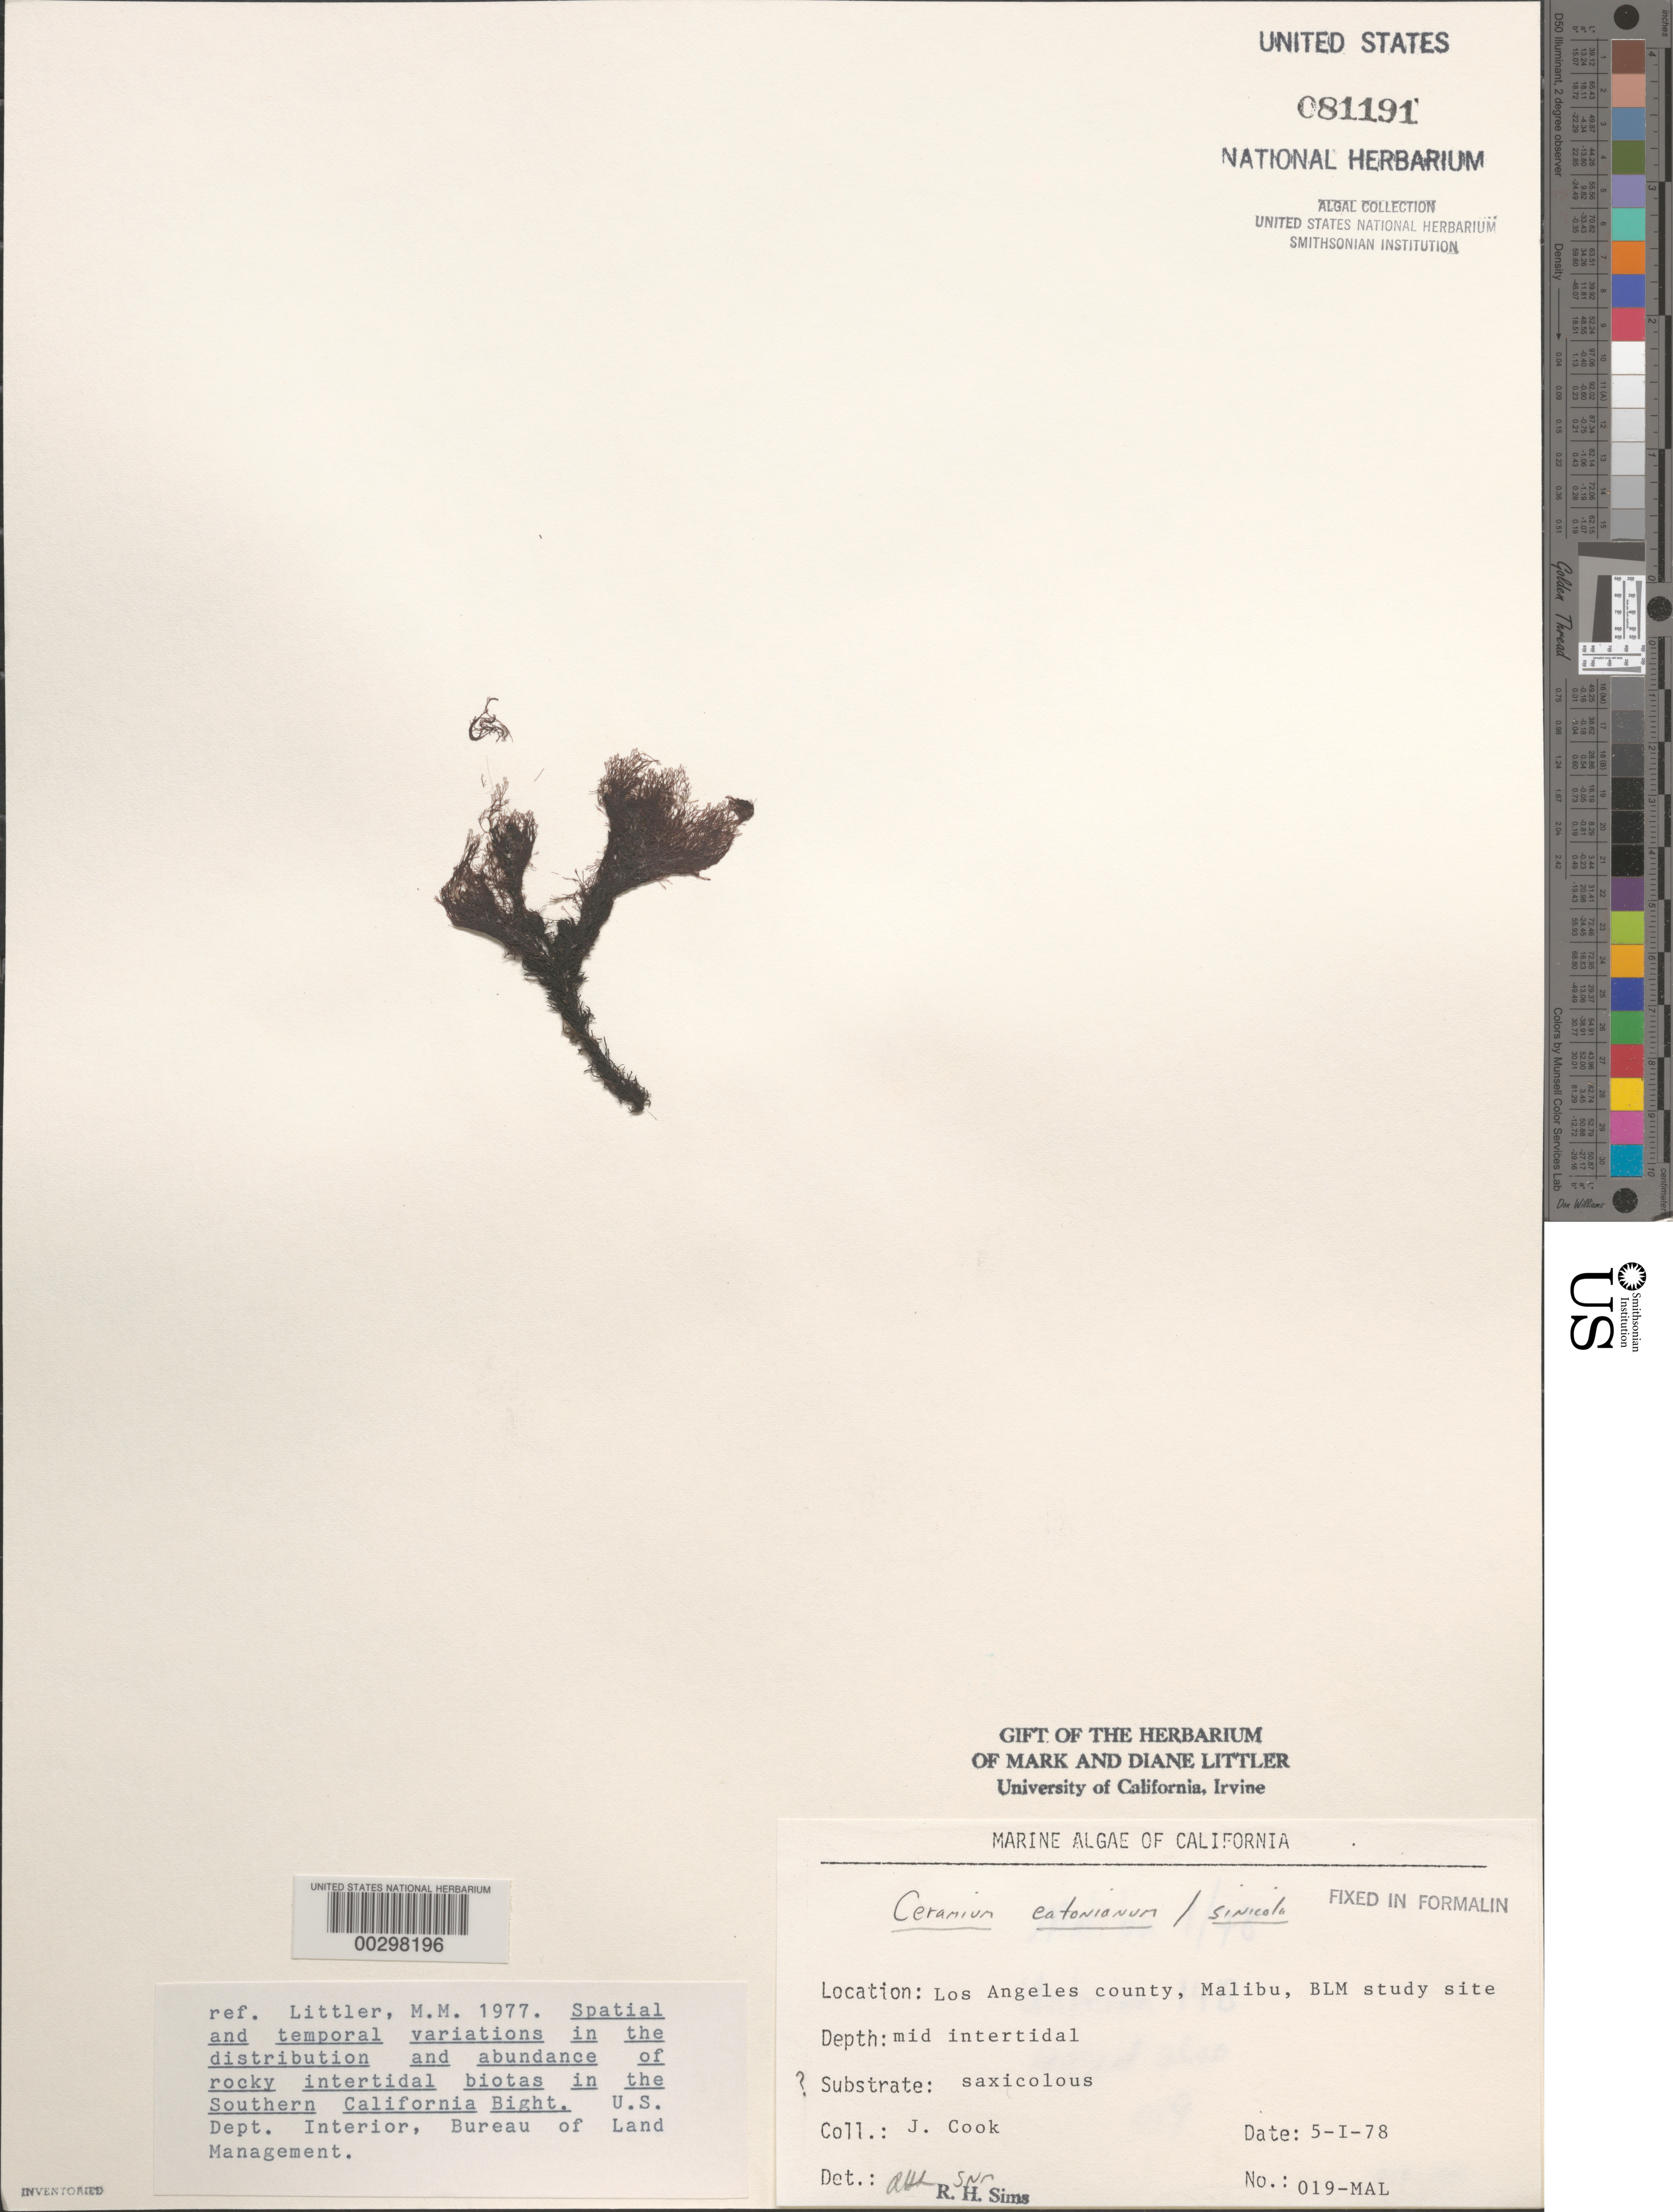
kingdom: Plantae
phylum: Rhodophyta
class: Florideophyceae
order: Ceramiales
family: Ceramiaceae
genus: Corallophila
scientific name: Corallophila eatoniana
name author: (Farl.) T.O. Cho et al.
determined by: Algae name updating Project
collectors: J. Cook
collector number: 019-mal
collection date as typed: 05 Jan 1978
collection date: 1978-01-05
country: United States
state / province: California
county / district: Los Angeles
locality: Malibu, near Paradise Cove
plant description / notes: BLM-SOCALBIGHT Rocky Intertidal Survey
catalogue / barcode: US 81191